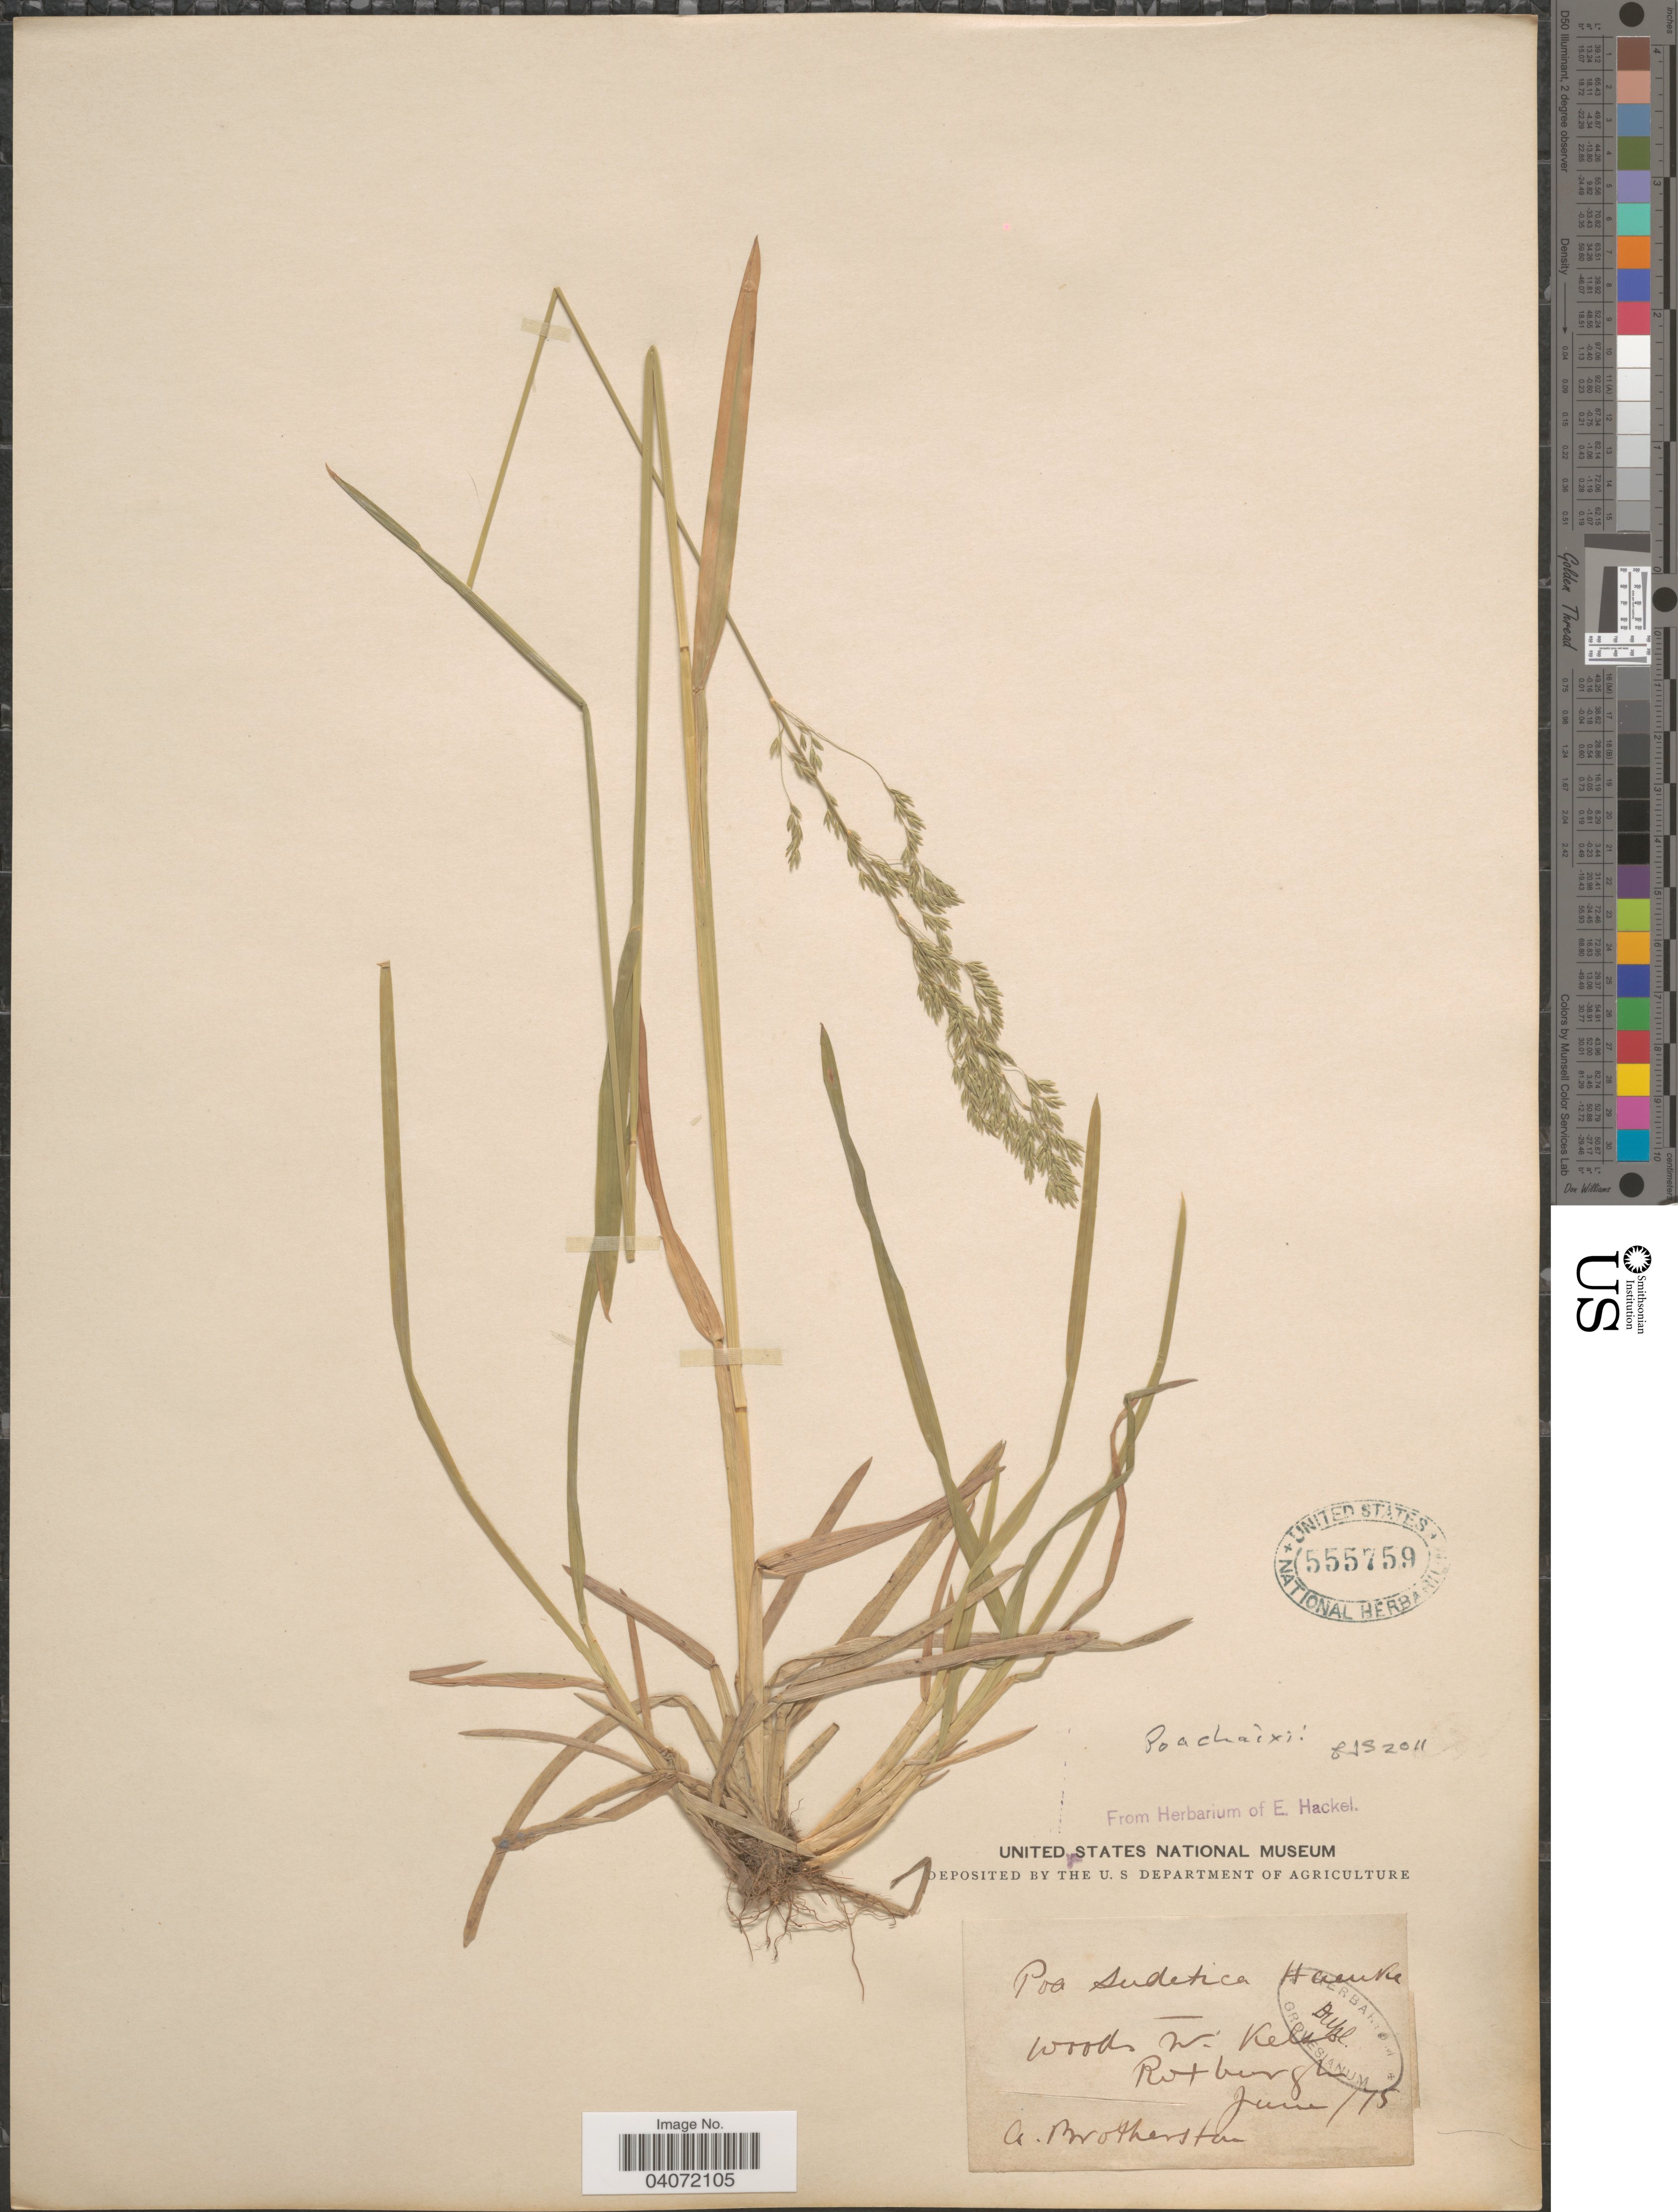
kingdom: Plantae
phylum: Tracheophyta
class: Liliopsida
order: Poales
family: Poaceae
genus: Poa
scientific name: Poa chaixii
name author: Vill.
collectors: A. Brotherstan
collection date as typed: Transcribed d/m/y: /6/75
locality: Woods pr. Kelsl. Rothburgh.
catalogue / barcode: US 555759